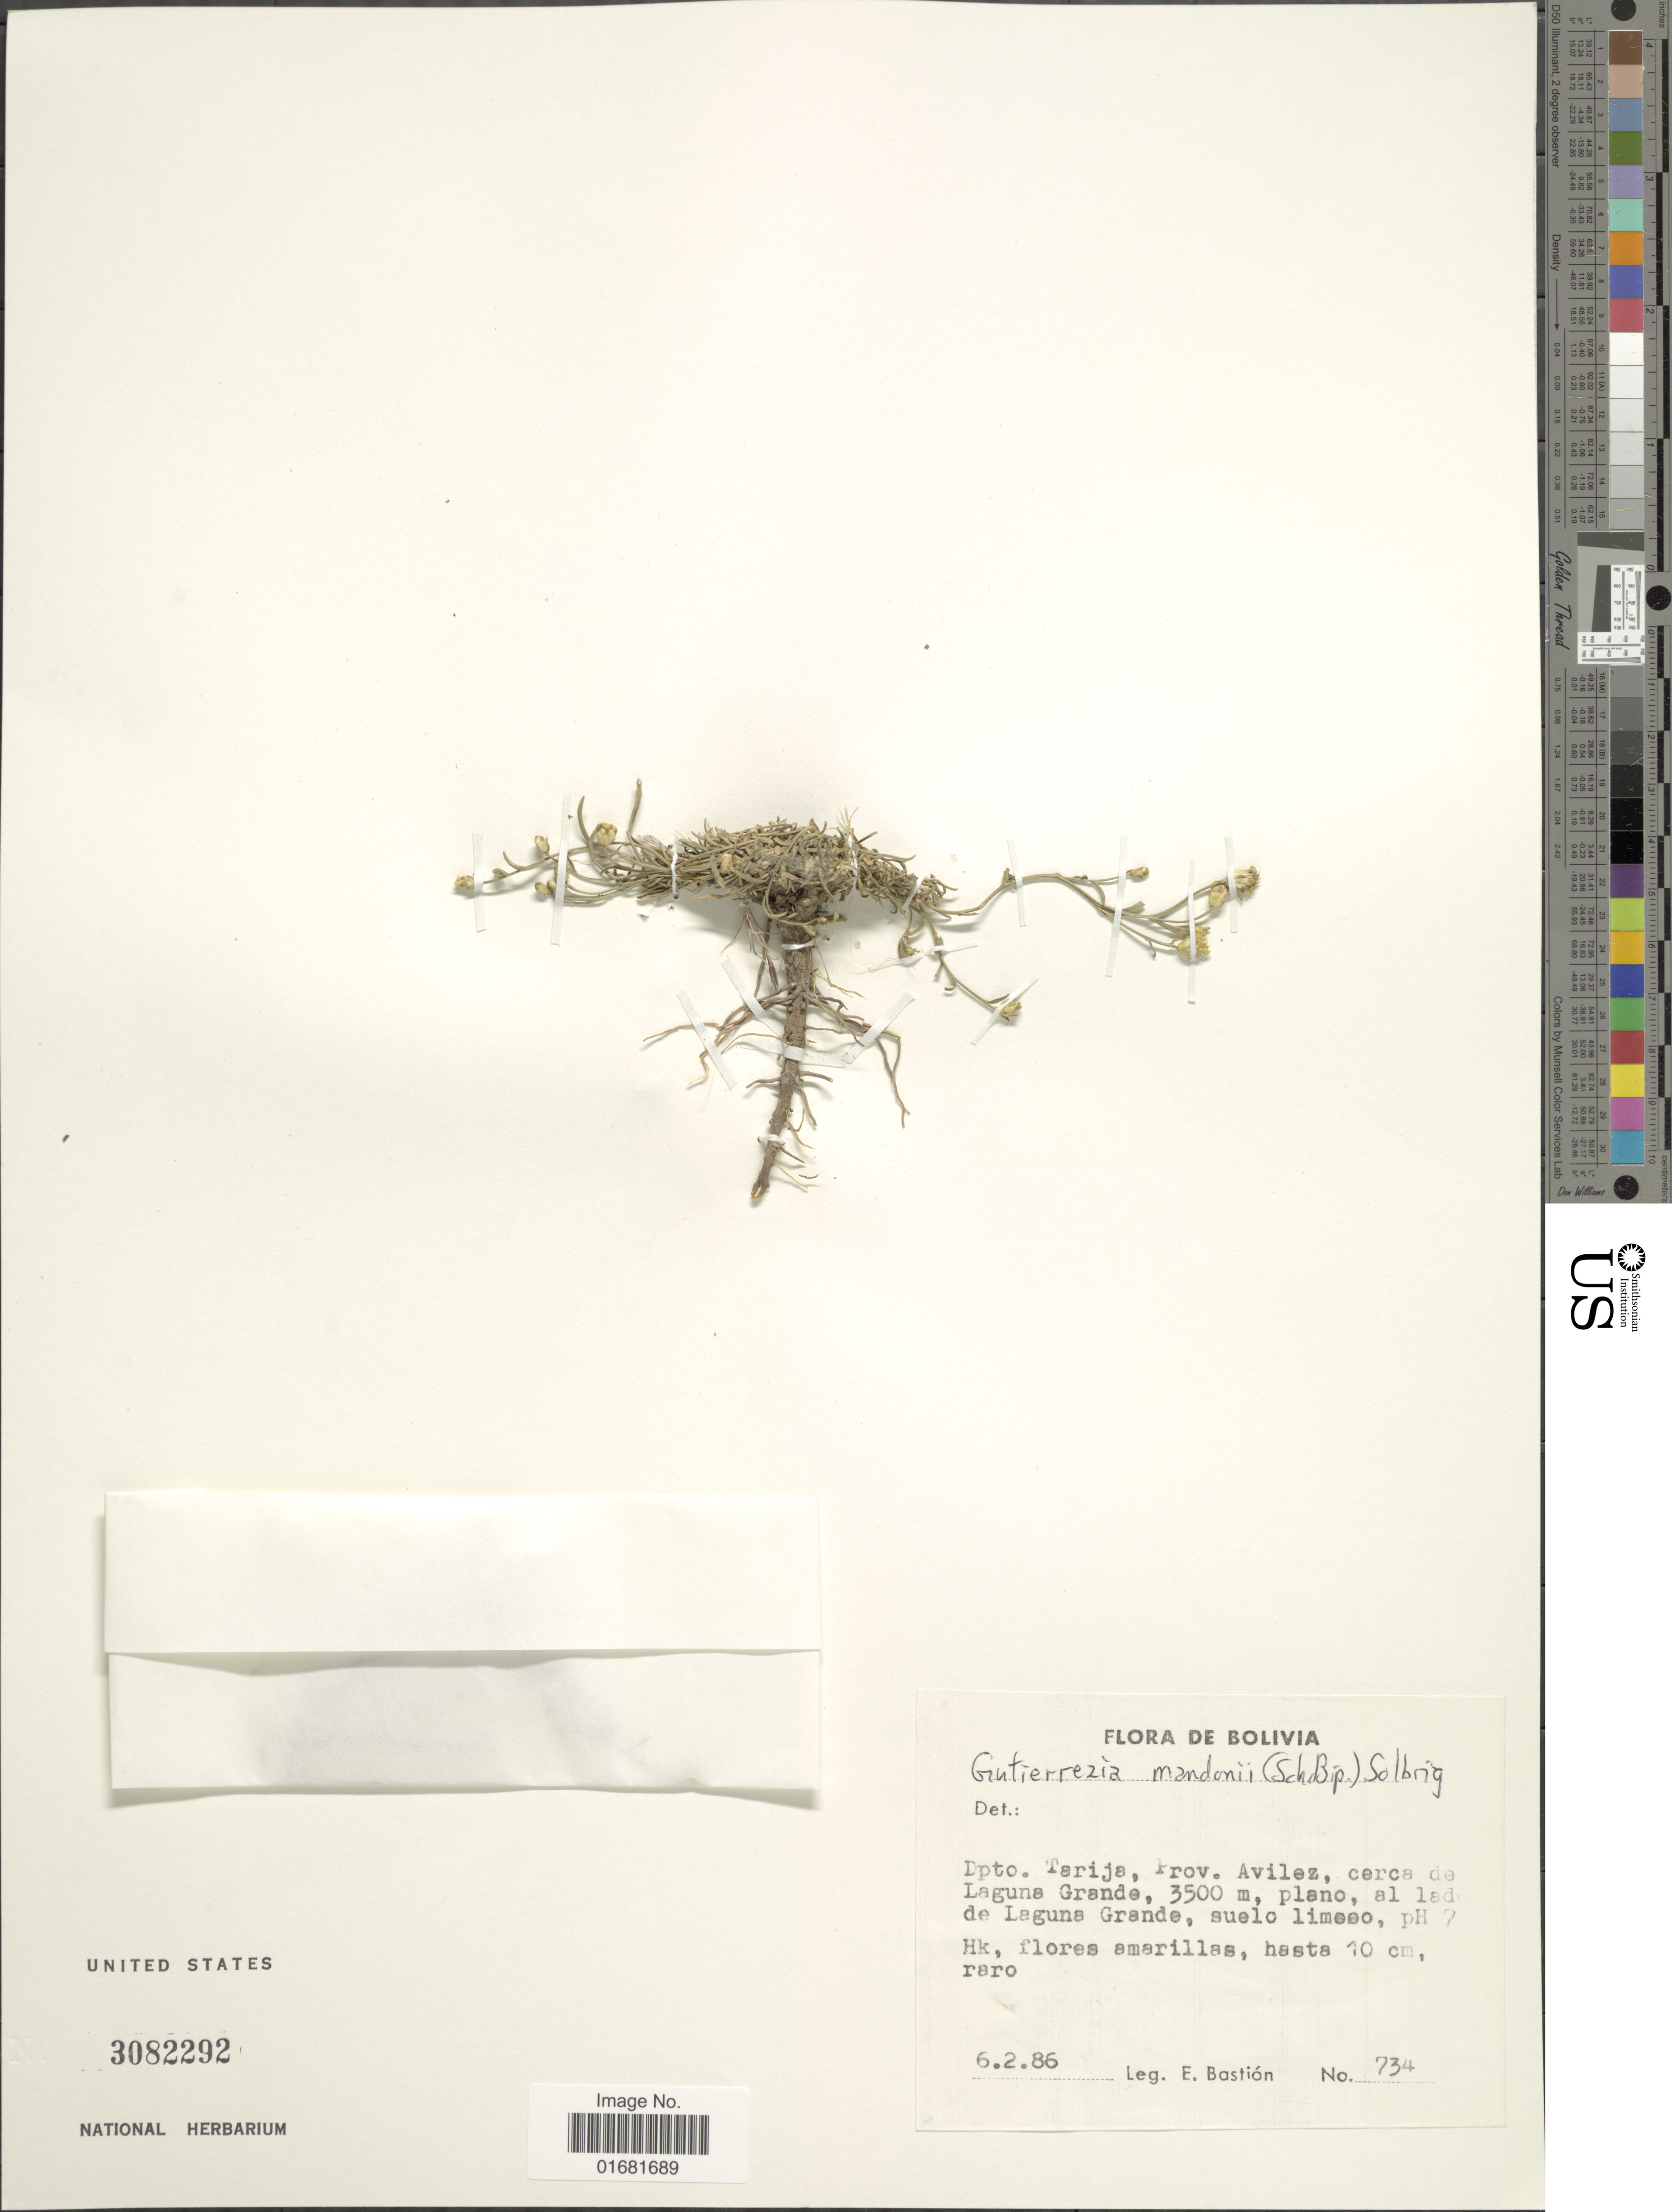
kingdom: Plantae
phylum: Tracheophyta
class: Magnoliopsida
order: Asterales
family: Asteraceae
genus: Gutierrezia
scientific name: Gutierrezia mandonii subsp. gillesii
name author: (Griseb.) Solbrig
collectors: E. Bastion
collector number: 734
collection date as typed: Transcribed d/m/y: 6/2/86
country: Bolivia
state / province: Tarija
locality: Prov. Avilez, cerca de Laguna Grande, plano, al lade de Laguna Grande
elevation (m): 3500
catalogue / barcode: US 3082292